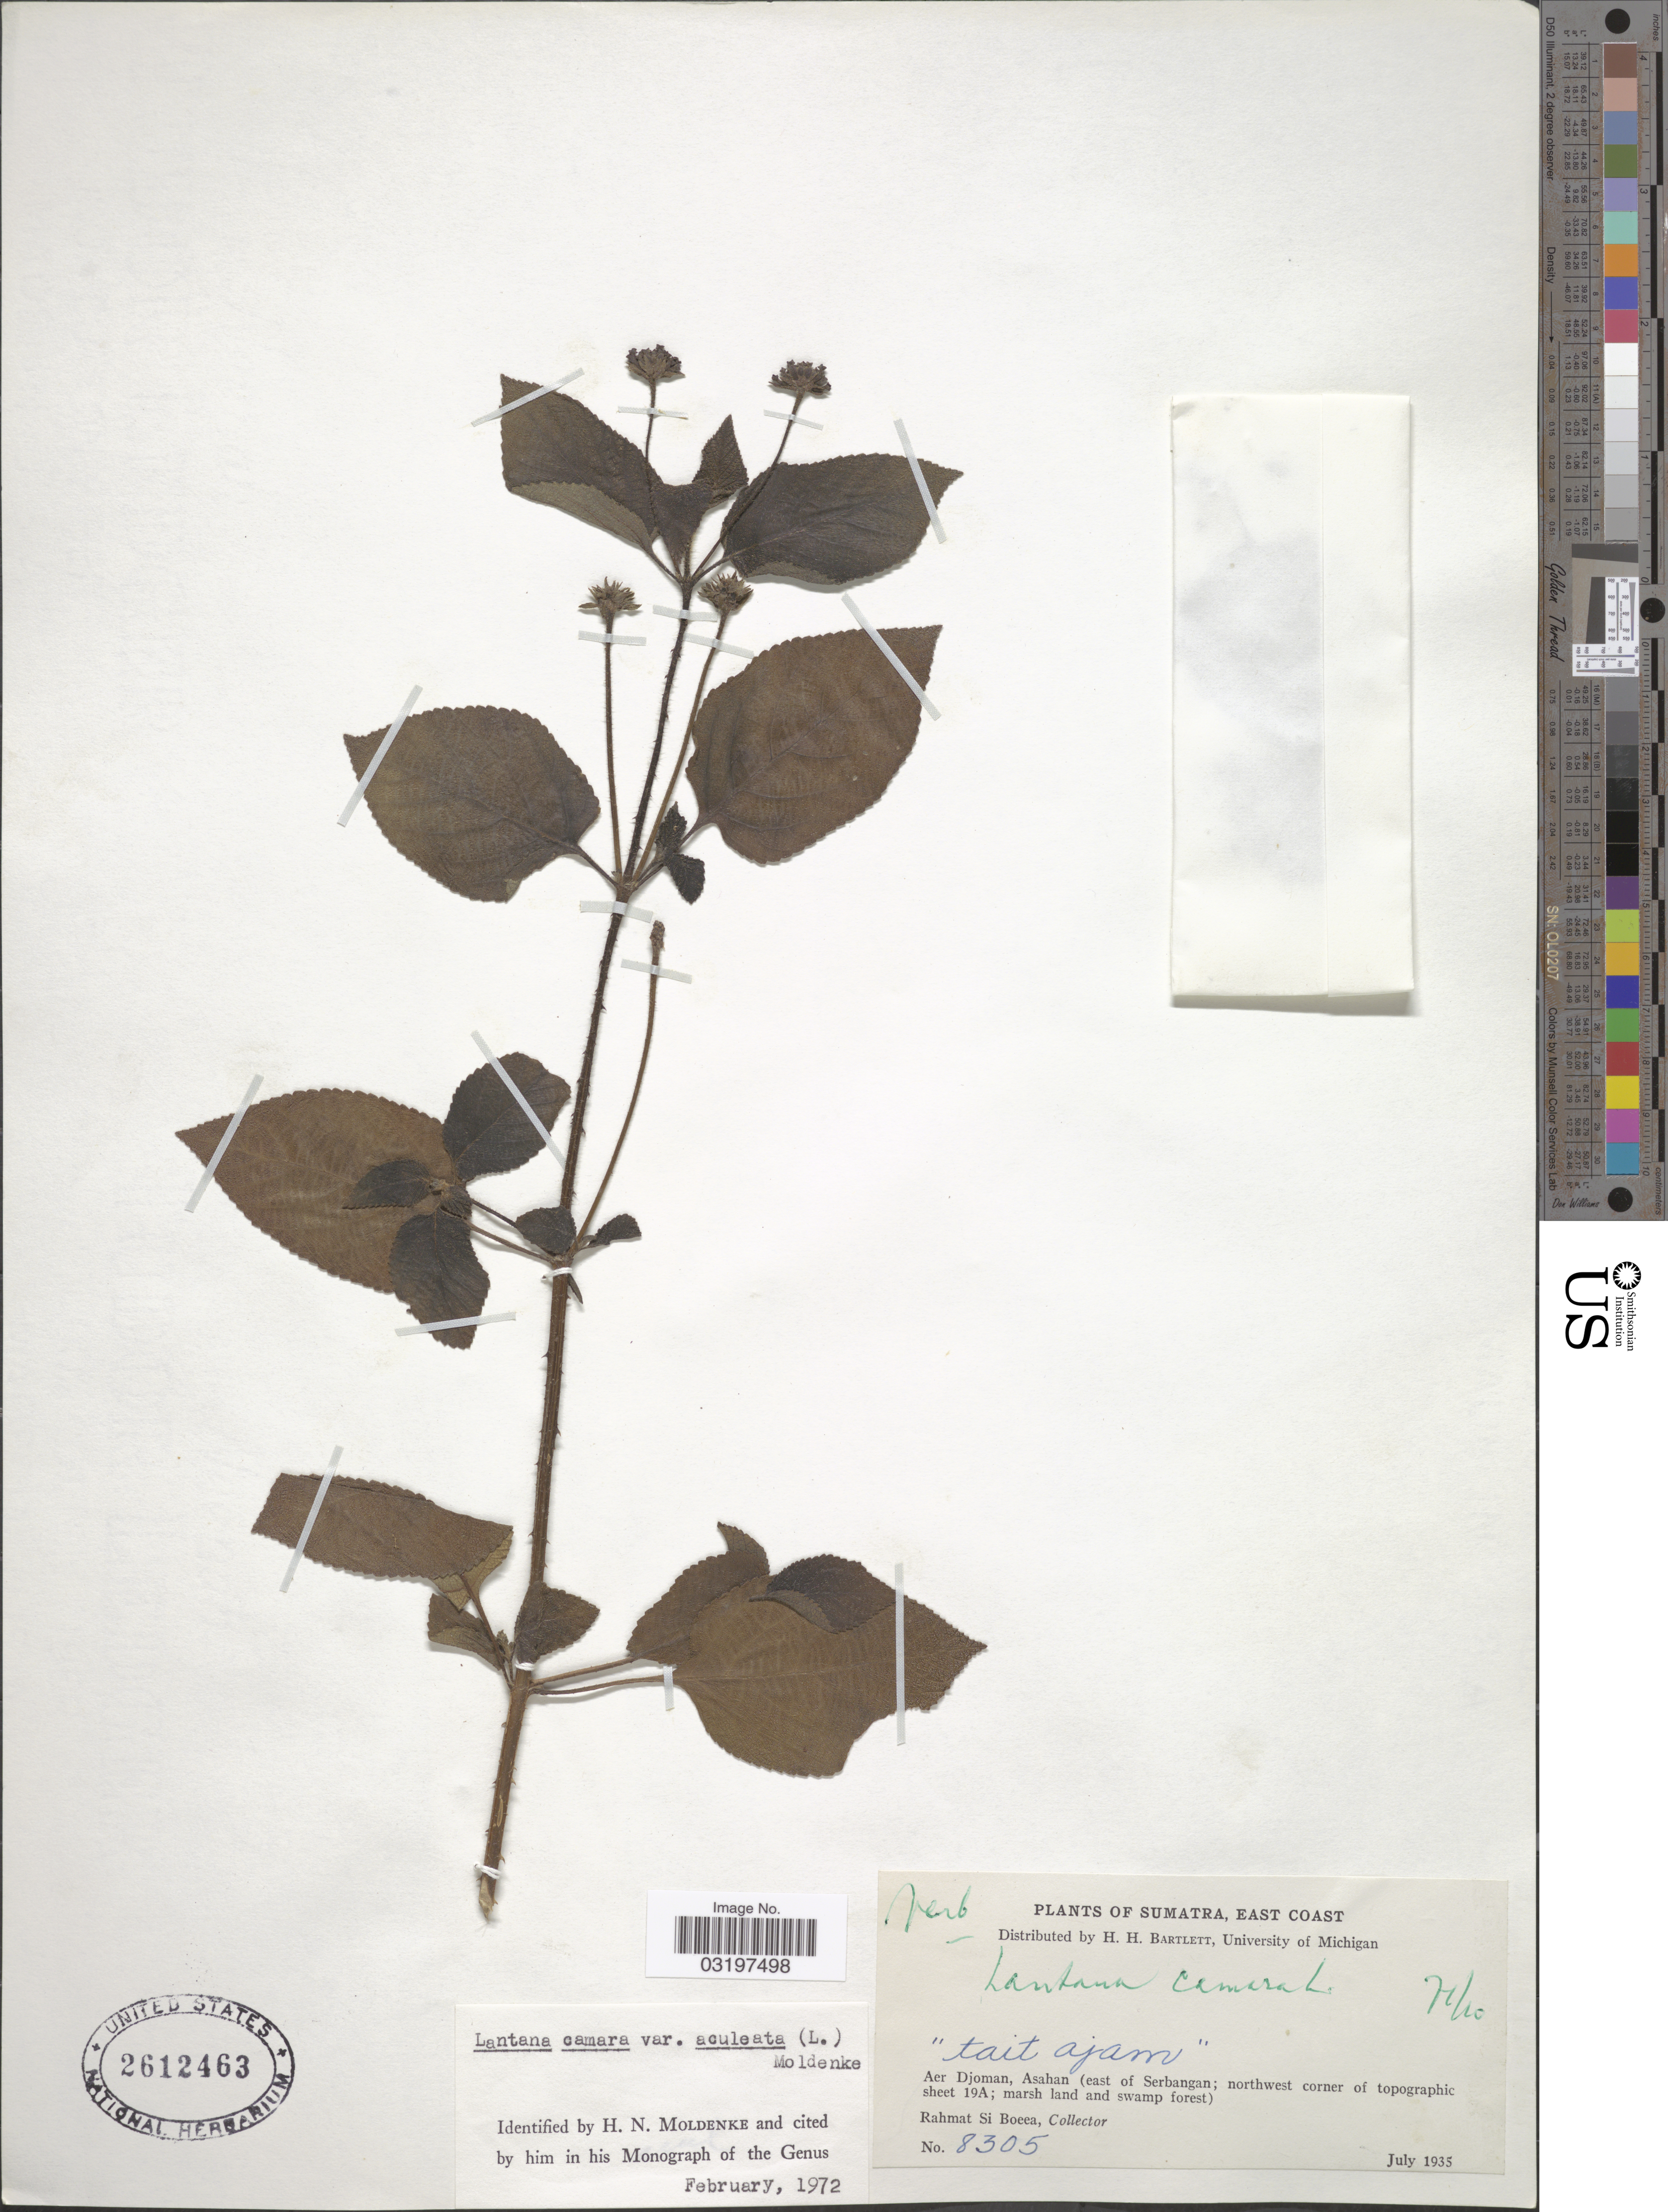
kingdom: Plantae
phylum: Tracheophyta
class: Magnoliopsida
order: Lamiales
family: Verbenaceae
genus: Lantana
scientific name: Lantana camara var. aculeata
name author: (L.) Moldenke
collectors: Rahmat Si Boeea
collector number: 8305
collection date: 1935-07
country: Indonesia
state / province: Sumatra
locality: East Coast. Aer Djoman, Asahan (east of Serbangan; northwest corner of topographic sheet 19A).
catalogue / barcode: US 2612463